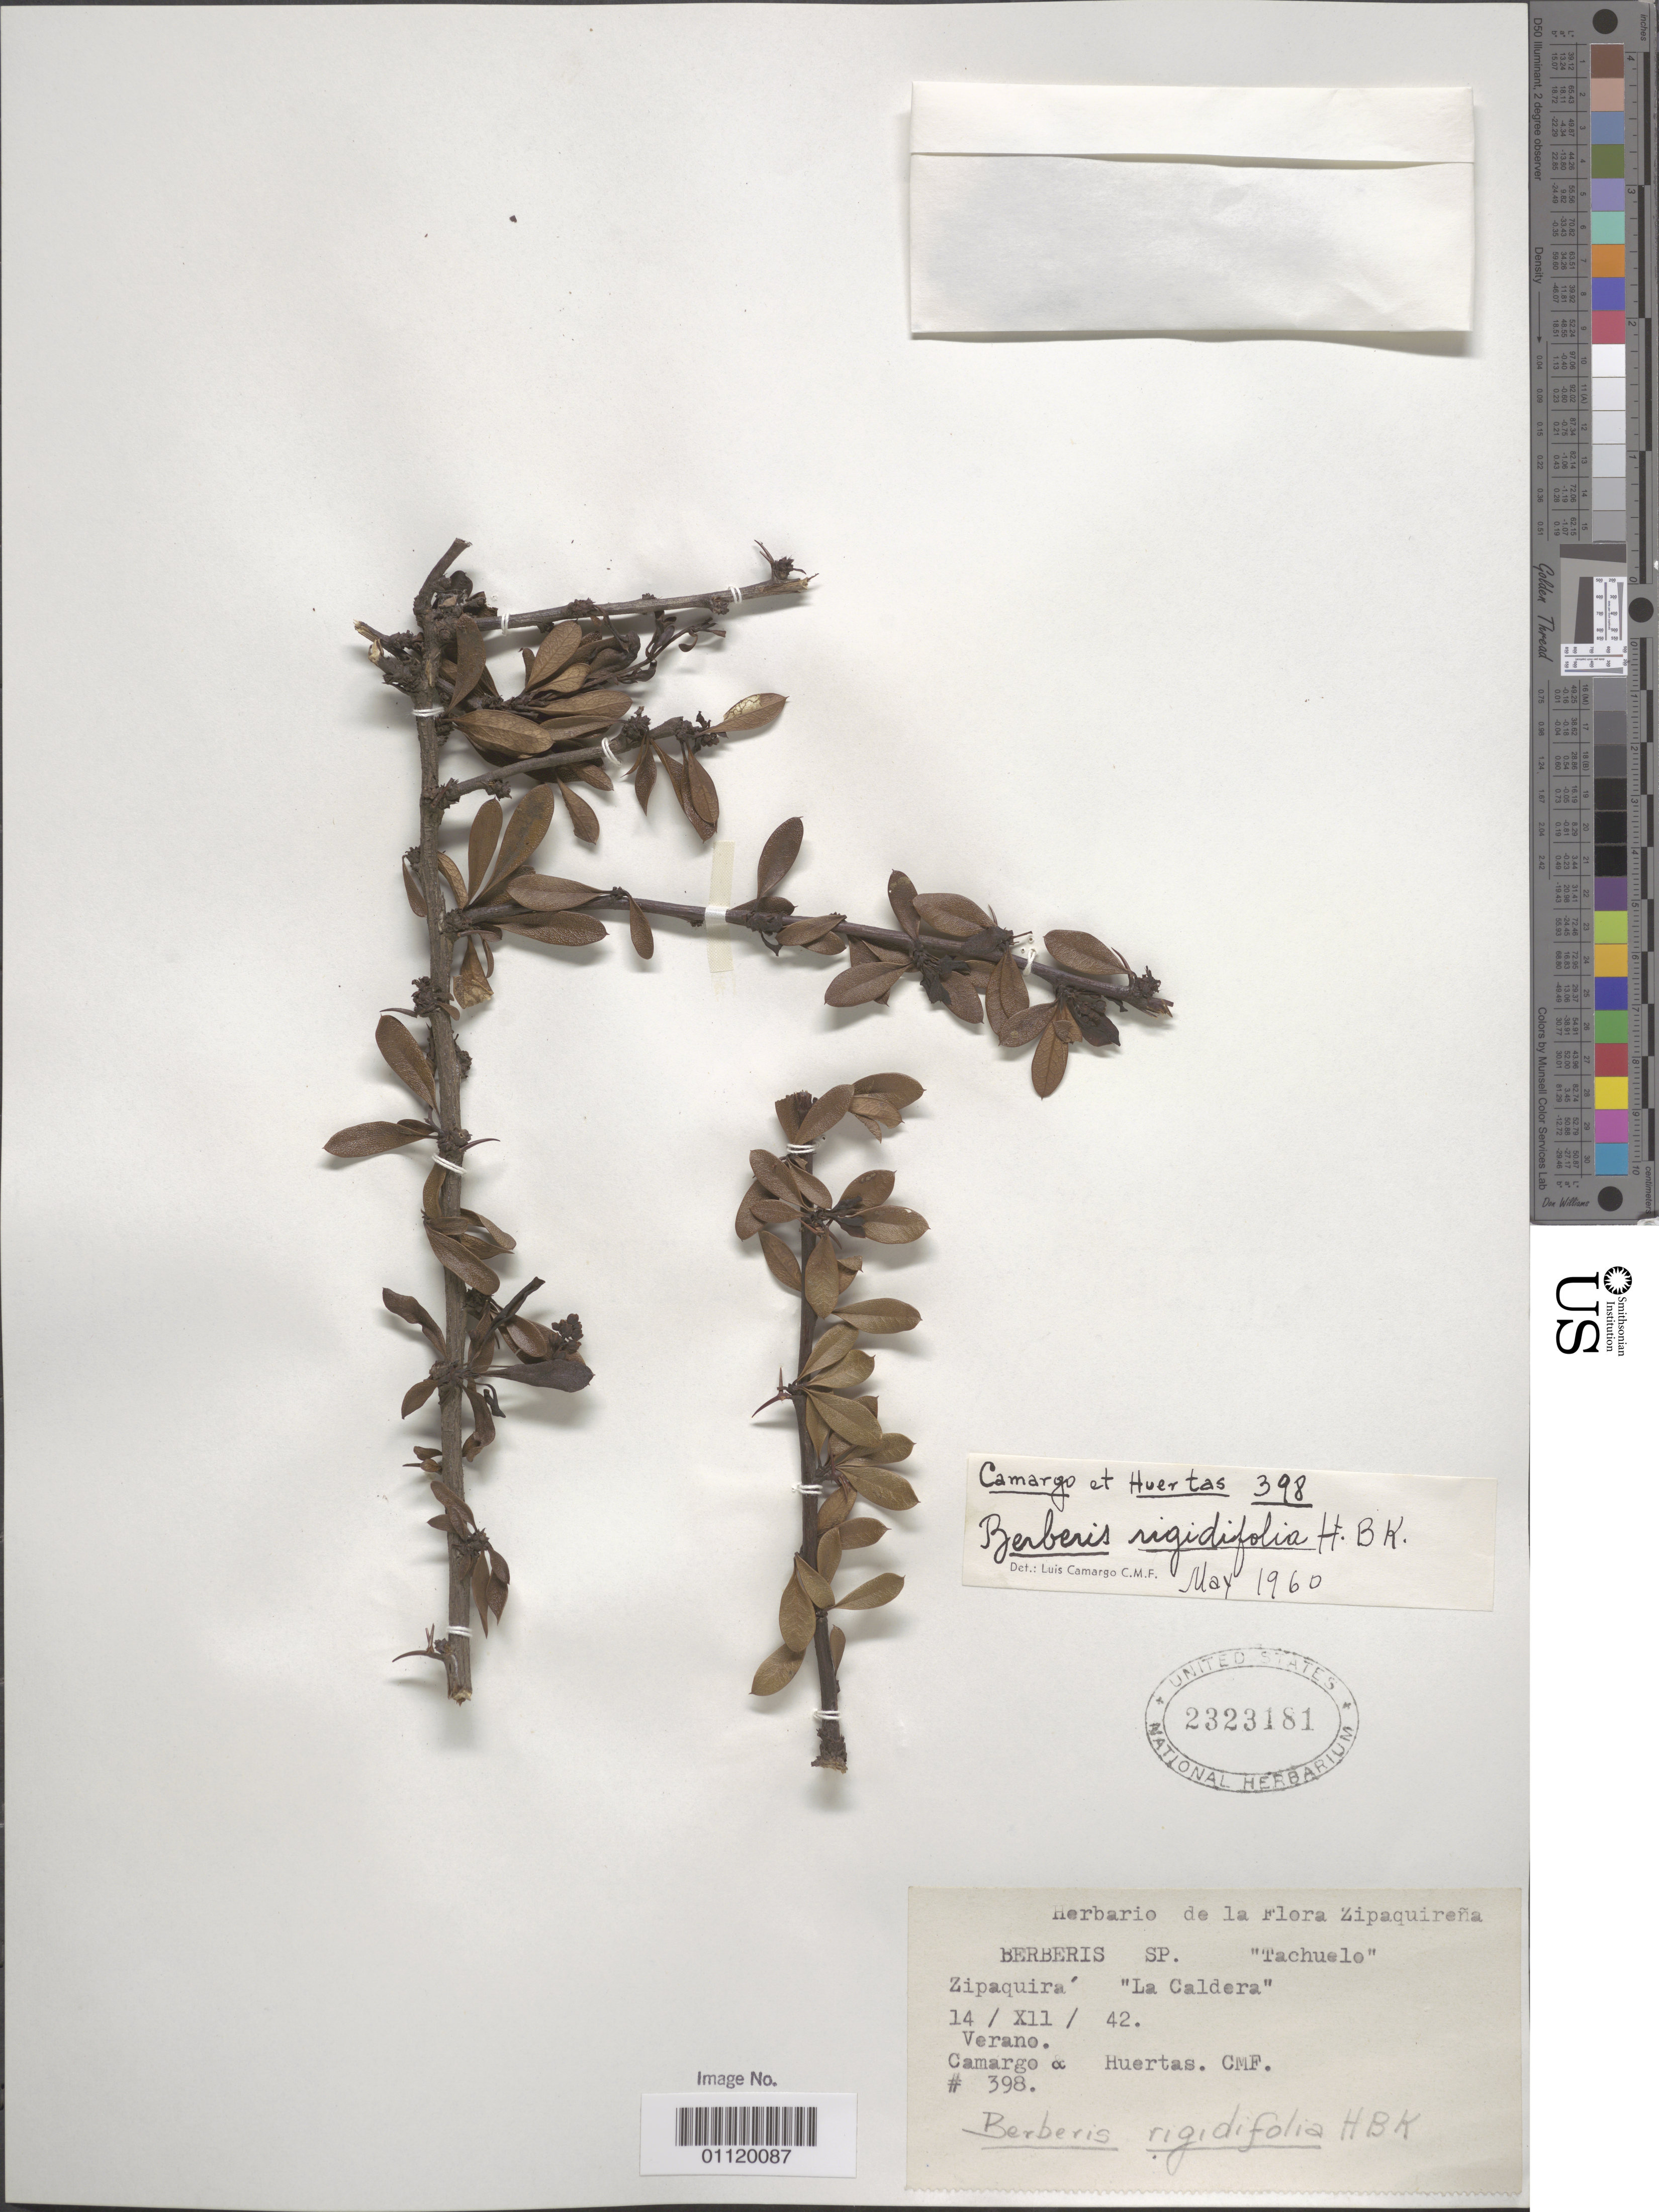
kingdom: Plantae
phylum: Tracheophyta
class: Magnoliopsida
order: Ranunculales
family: Berberidaceae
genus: Berberis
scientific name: Berberis rigidifolia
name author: Kunth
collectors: F. C. Camargo & G. Huertas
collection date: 1942-12-14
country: Colombia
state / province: Cundinamarca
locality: Zipaquira, "La Caldera."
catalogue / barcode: US 2323181